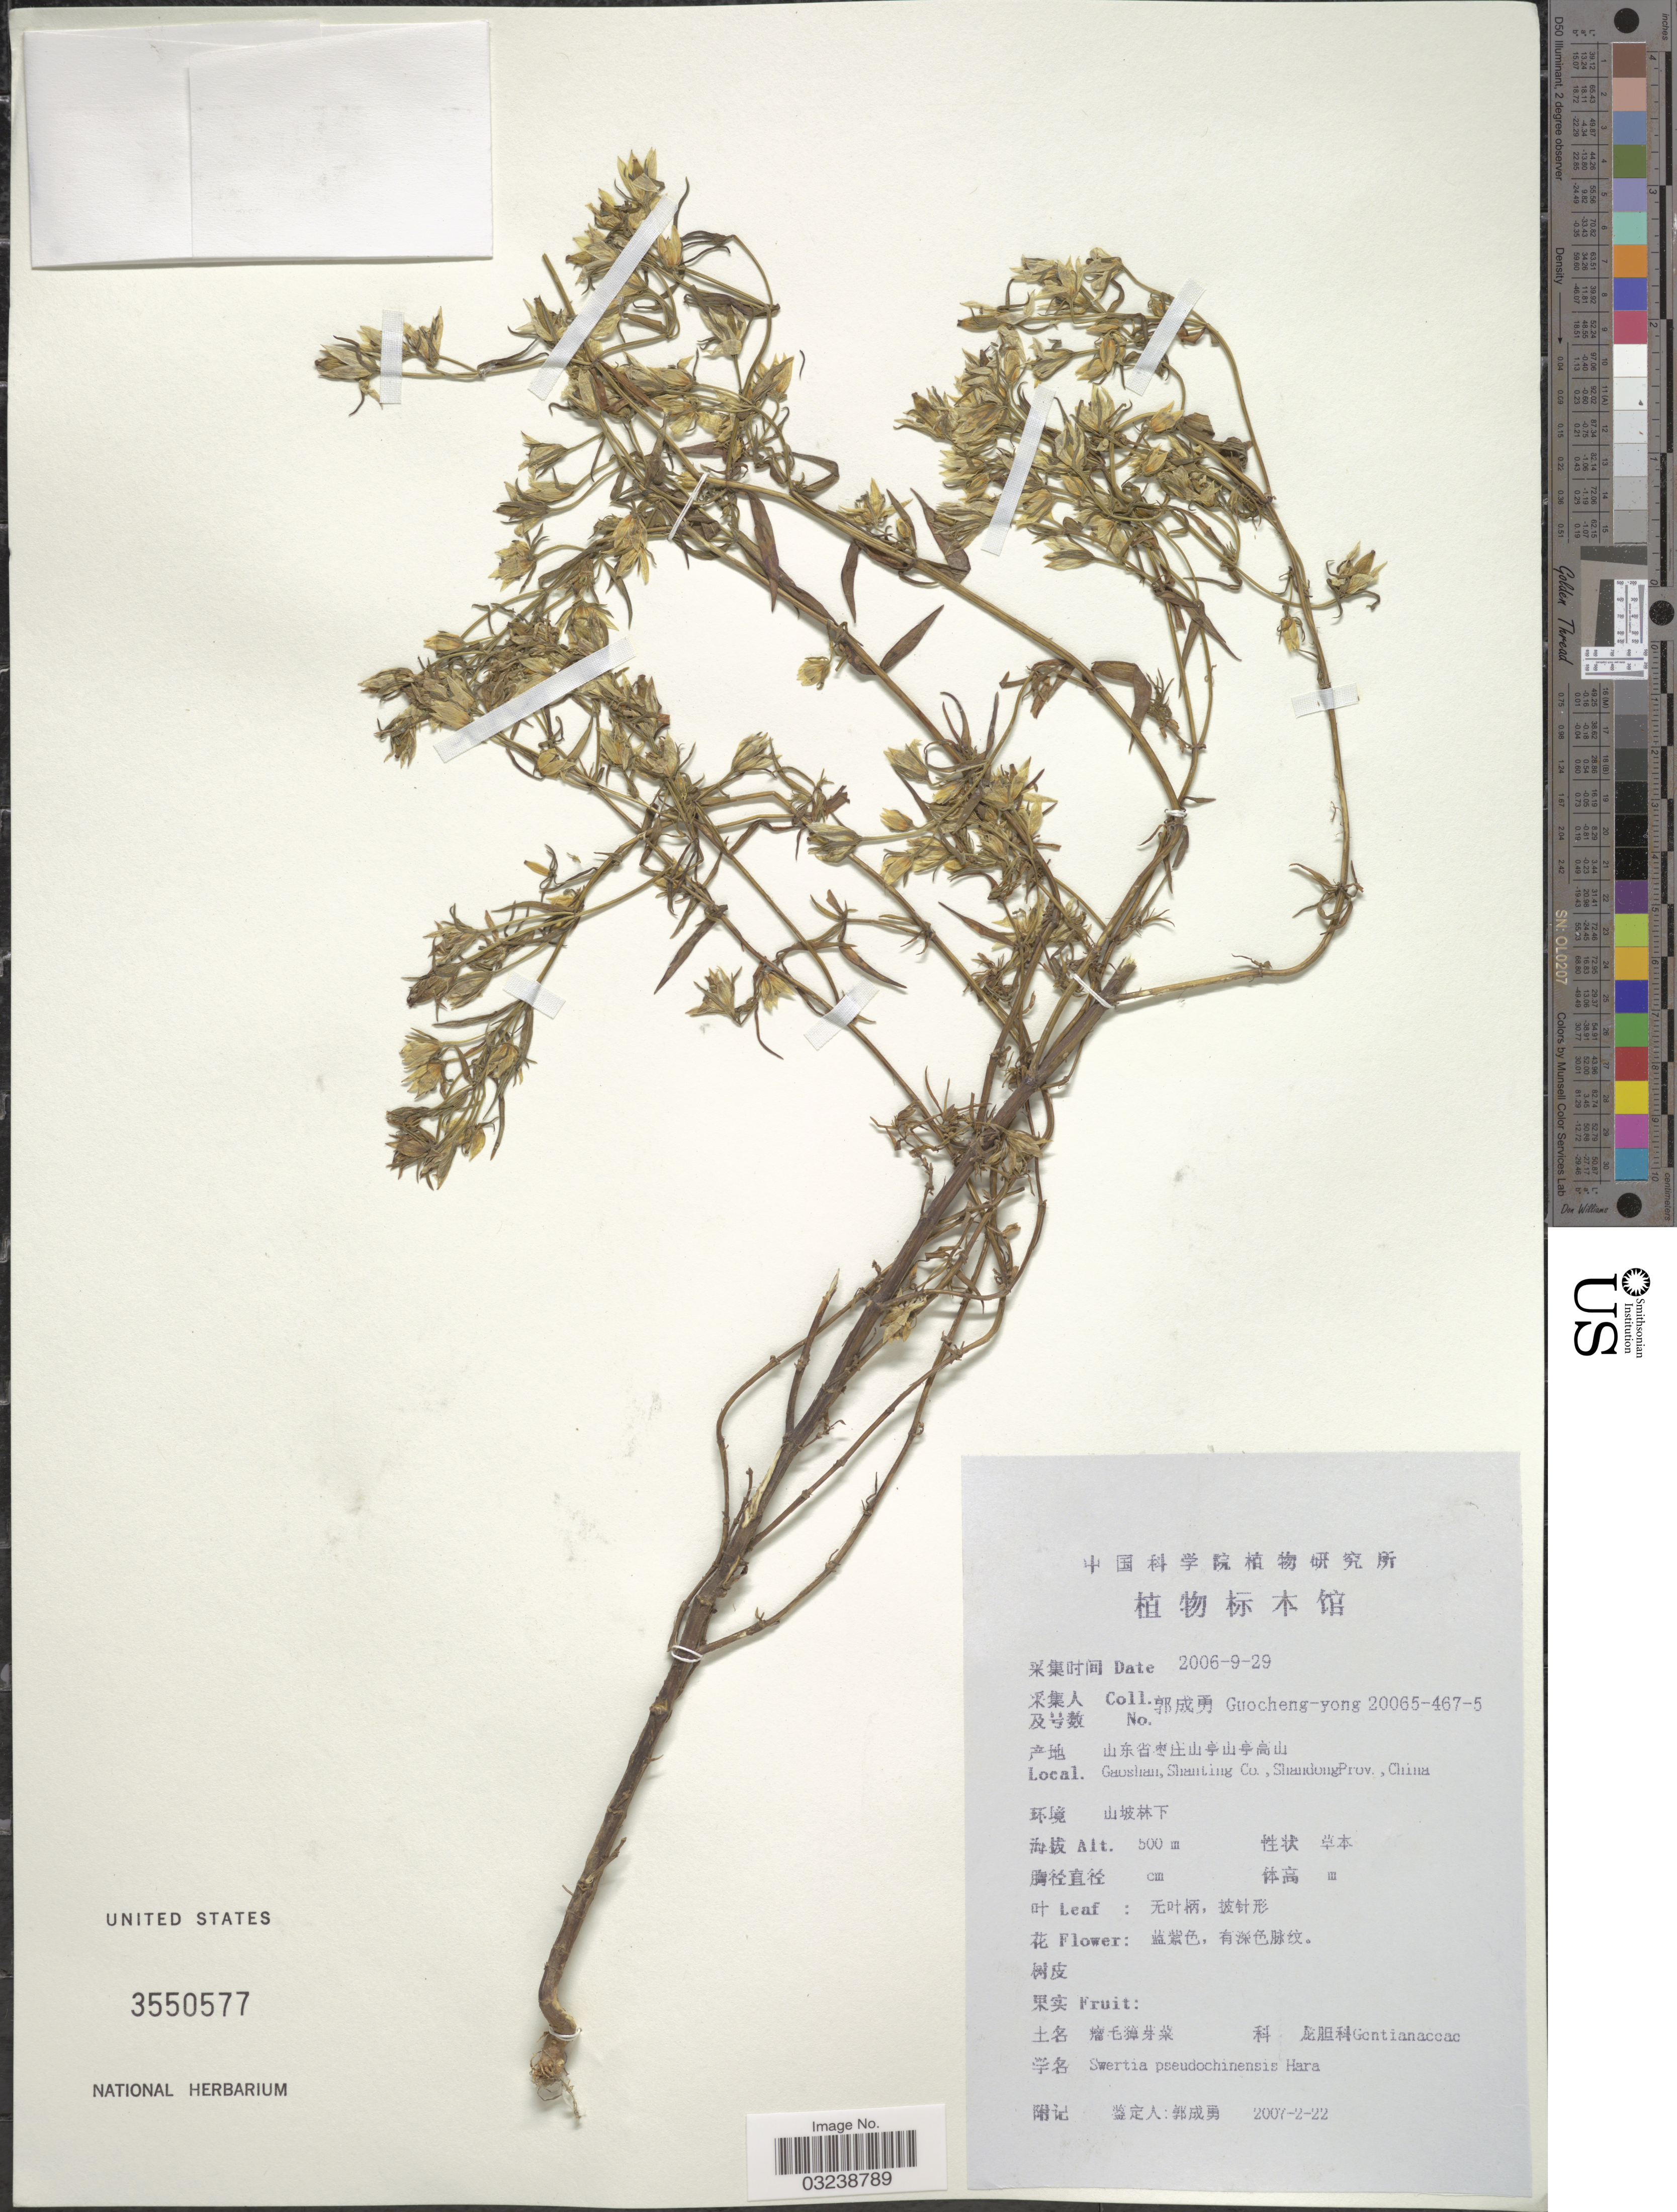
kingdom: Plantae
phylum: Tracheophyta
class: Magnoliopsida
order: Gentianales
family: Gentianaceae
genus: Swertia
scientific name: Swertia pseudochinensis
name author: H. Hara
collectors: Guo cheng-yong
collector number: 20065-467-5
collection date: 2006-09-29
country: China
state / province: Shandong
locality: Gaushan, Shanting Co., Shandong Prov.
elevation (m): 500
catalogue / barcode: US 3550577